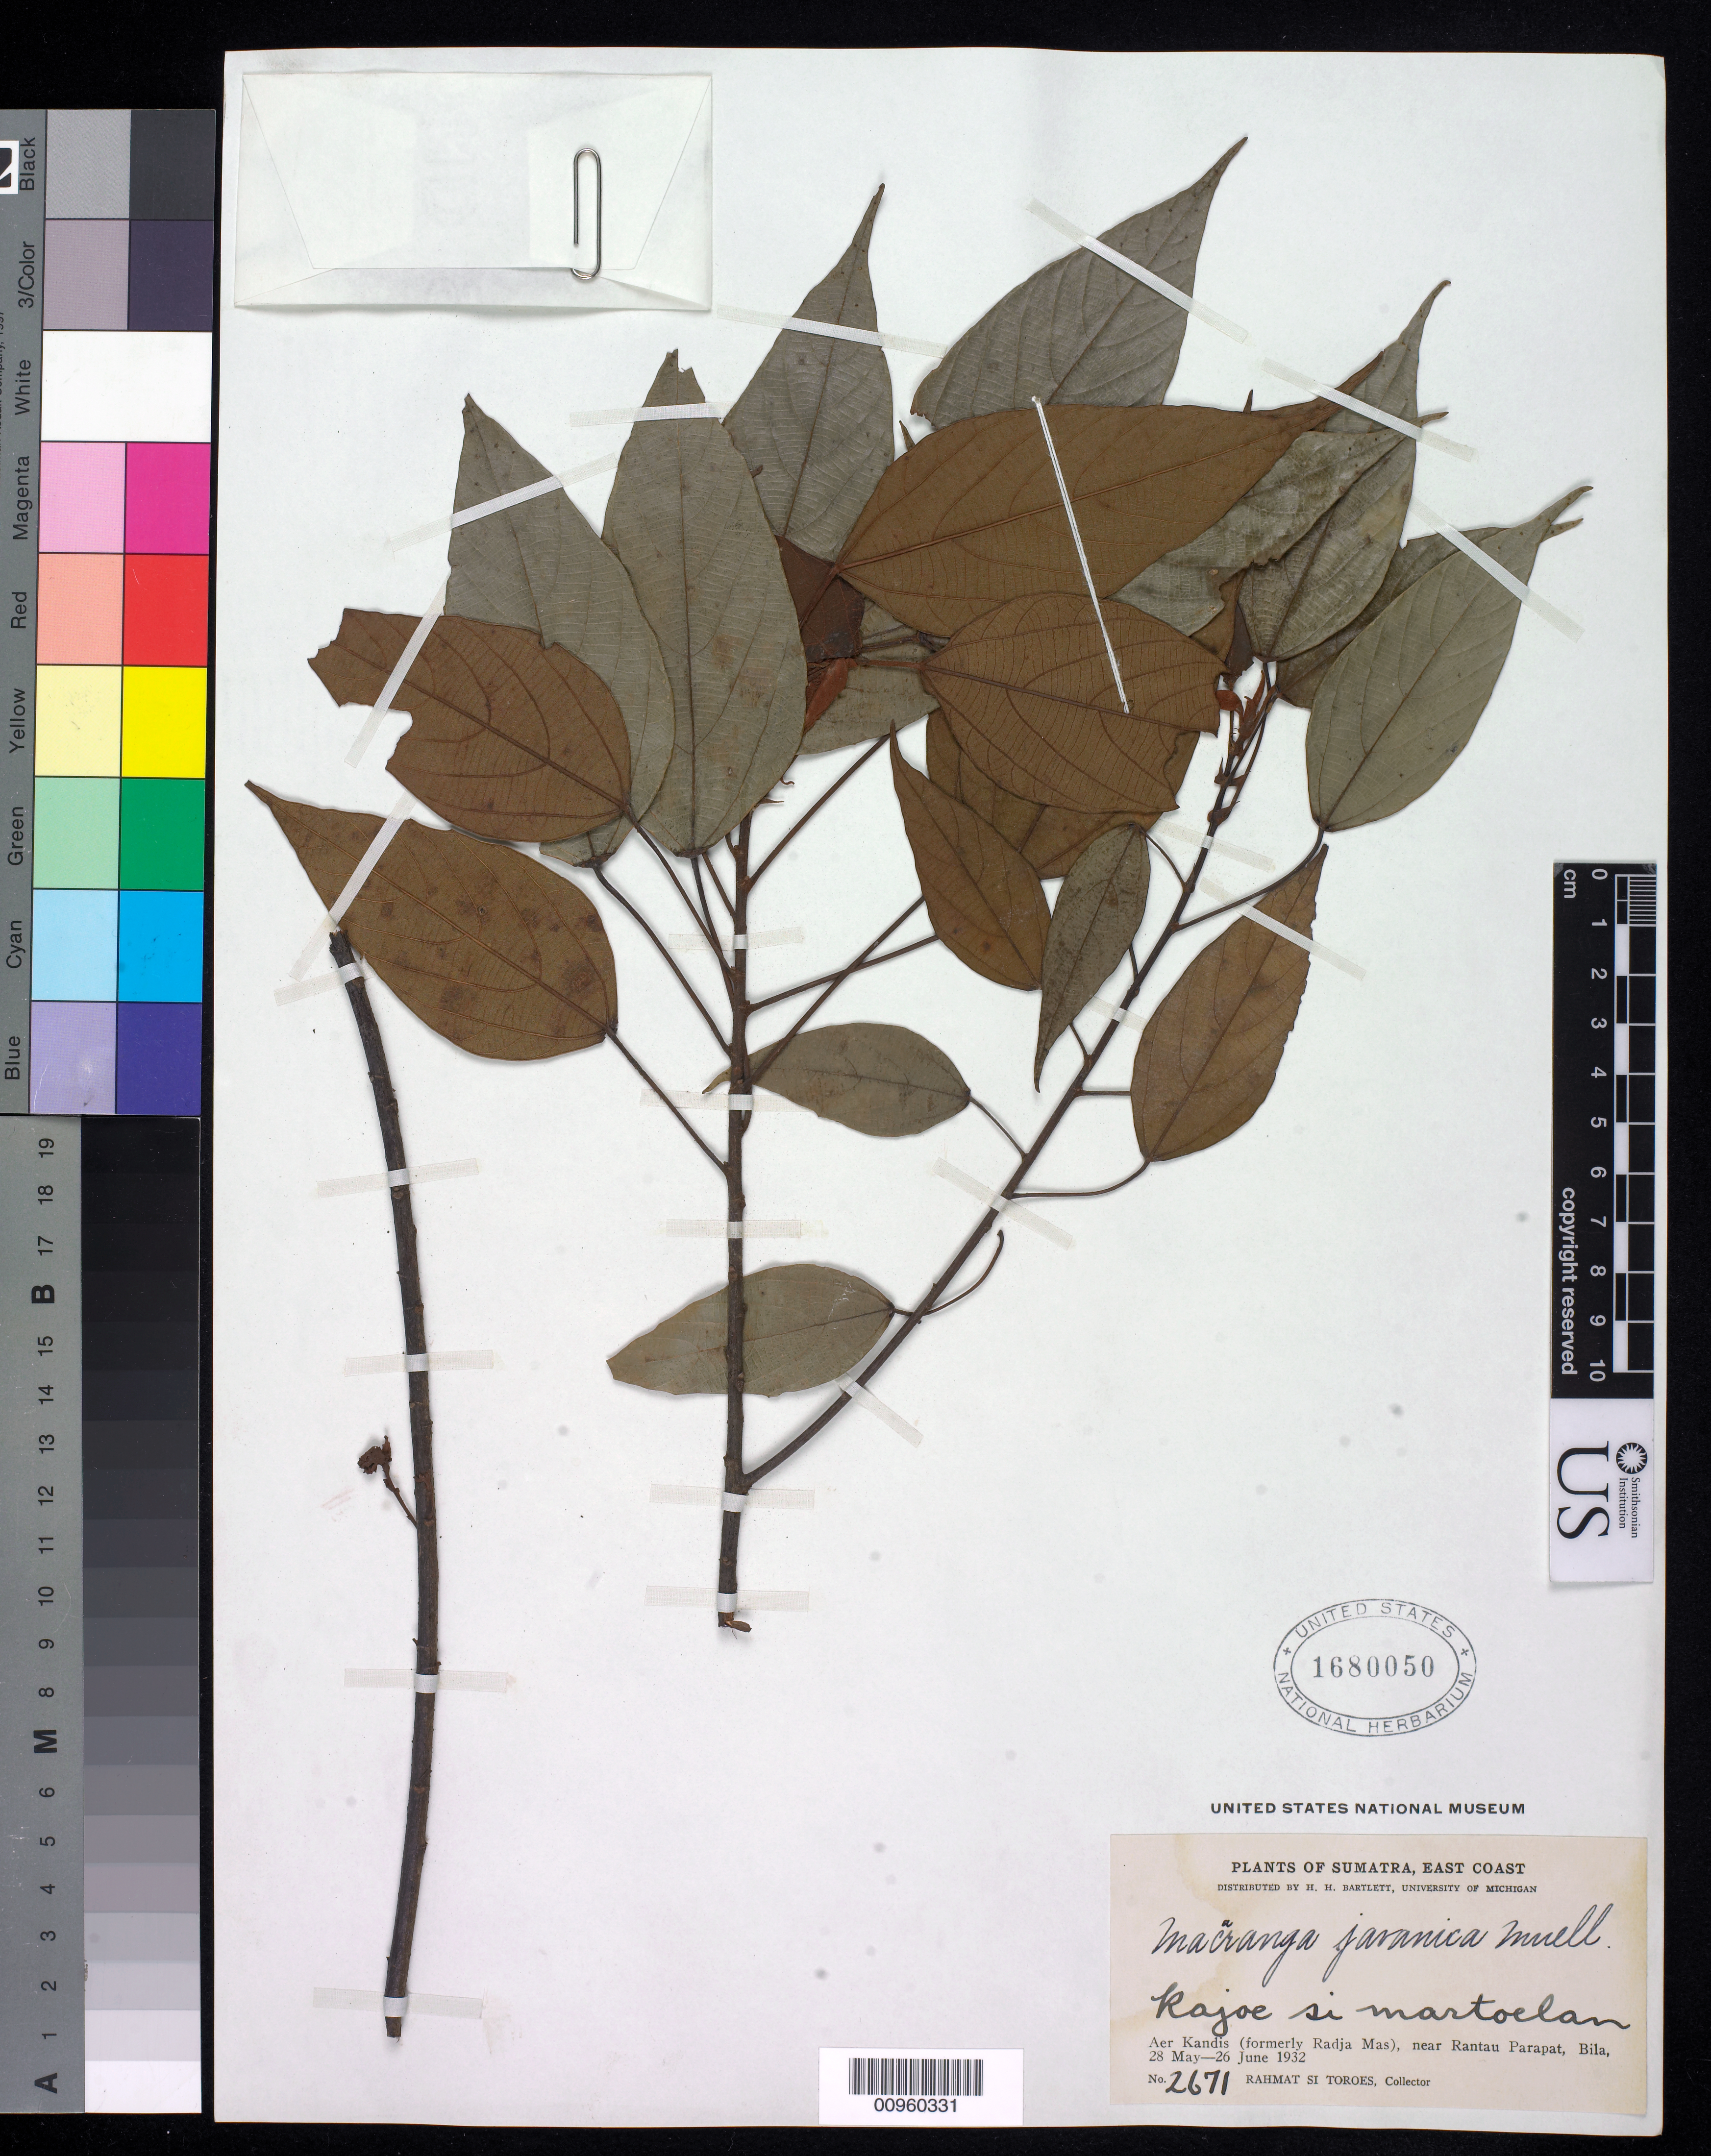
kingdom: Plantae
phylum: Tracheophyta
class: Magnoliopsida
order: Malpighiales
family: Euphorbiaceae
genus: Macaranga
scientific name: Macaranga javanica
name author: (Blume) Müll. Arg.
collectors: Rahmat Si Boeea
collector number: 2671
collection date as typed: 28 May 1932 to 26 Jun 1932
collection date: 1932-05-28/1932-06-26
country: Indonesia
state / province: Sumatra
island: Sumatra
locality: Bila, Aer Kandis, near Rantau Parapat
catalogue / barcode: US 1680050